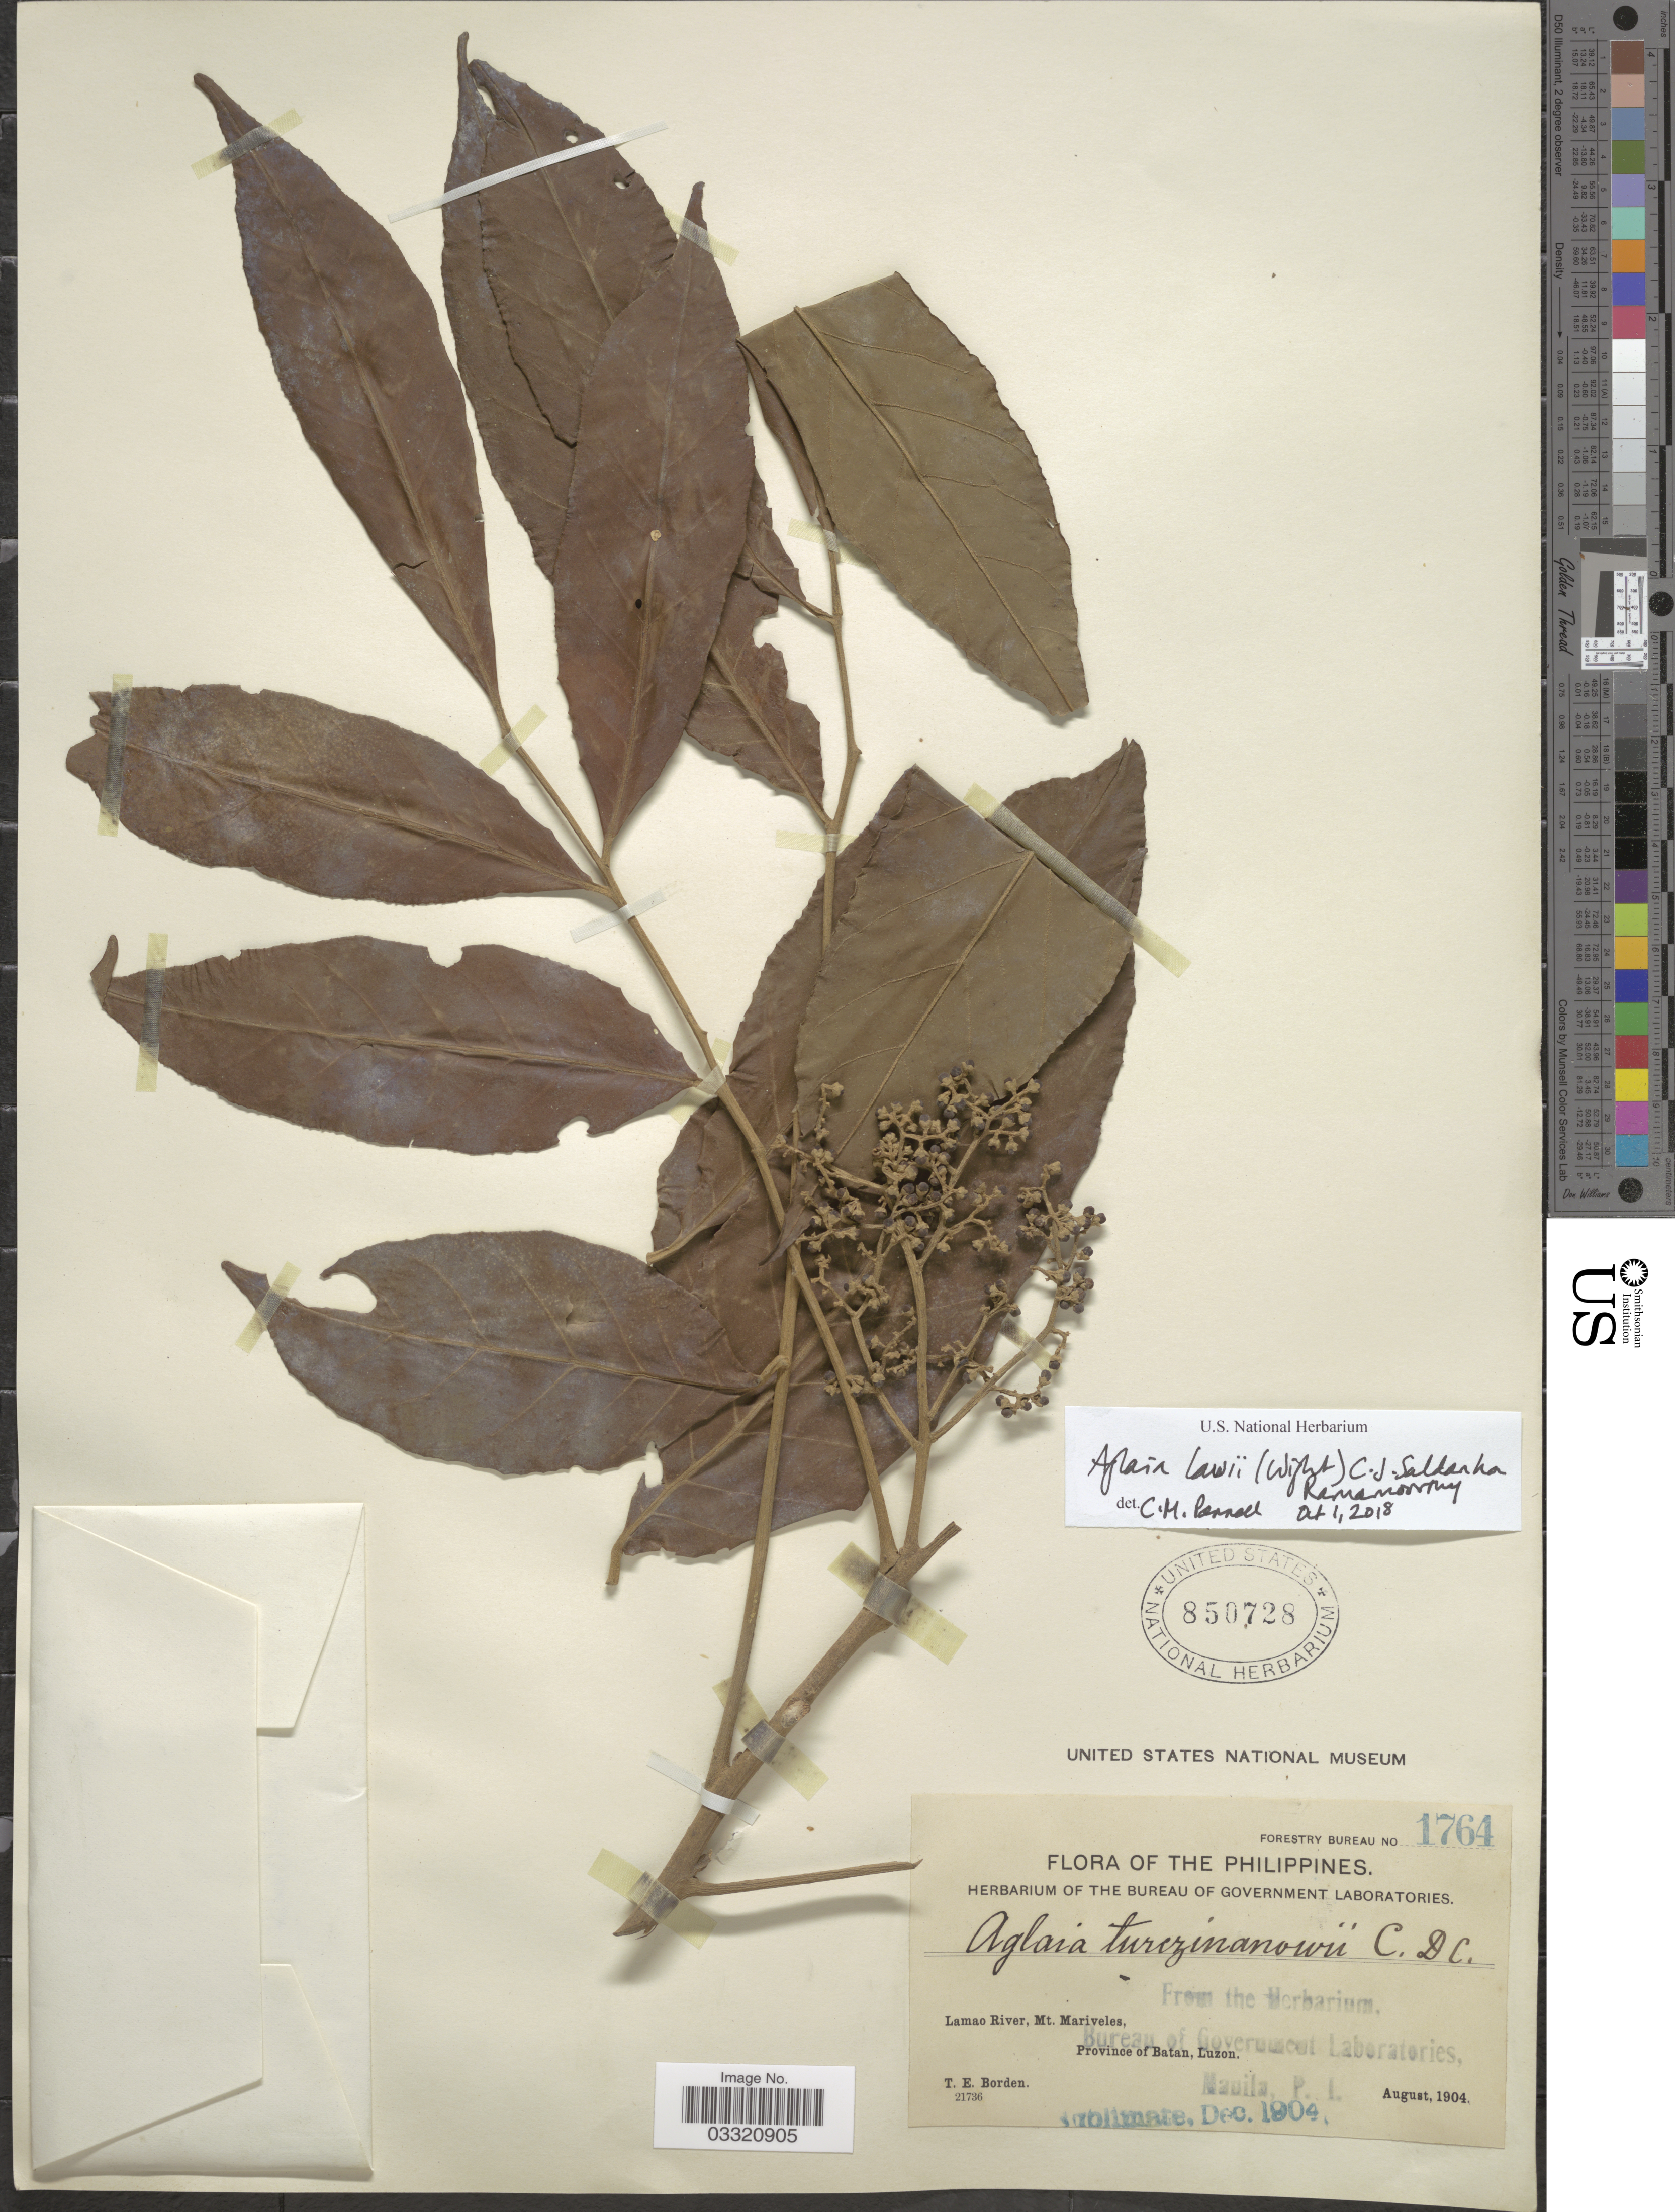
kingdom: Plantae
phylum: Tracheophyta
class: Magnoliopsida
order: Sapindales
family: Meliaceae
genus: Aglaia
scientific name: Aglaia lawii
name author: (Wight) C.J. Saldanha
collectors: T. E. Borden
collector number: Forestry Bureau 1764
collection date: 1904-08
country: Philippines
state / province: Cagayan Valley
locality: Lamao River, Mt. Mariveles, Province of Batan, Luzon.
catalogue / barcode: US 850728